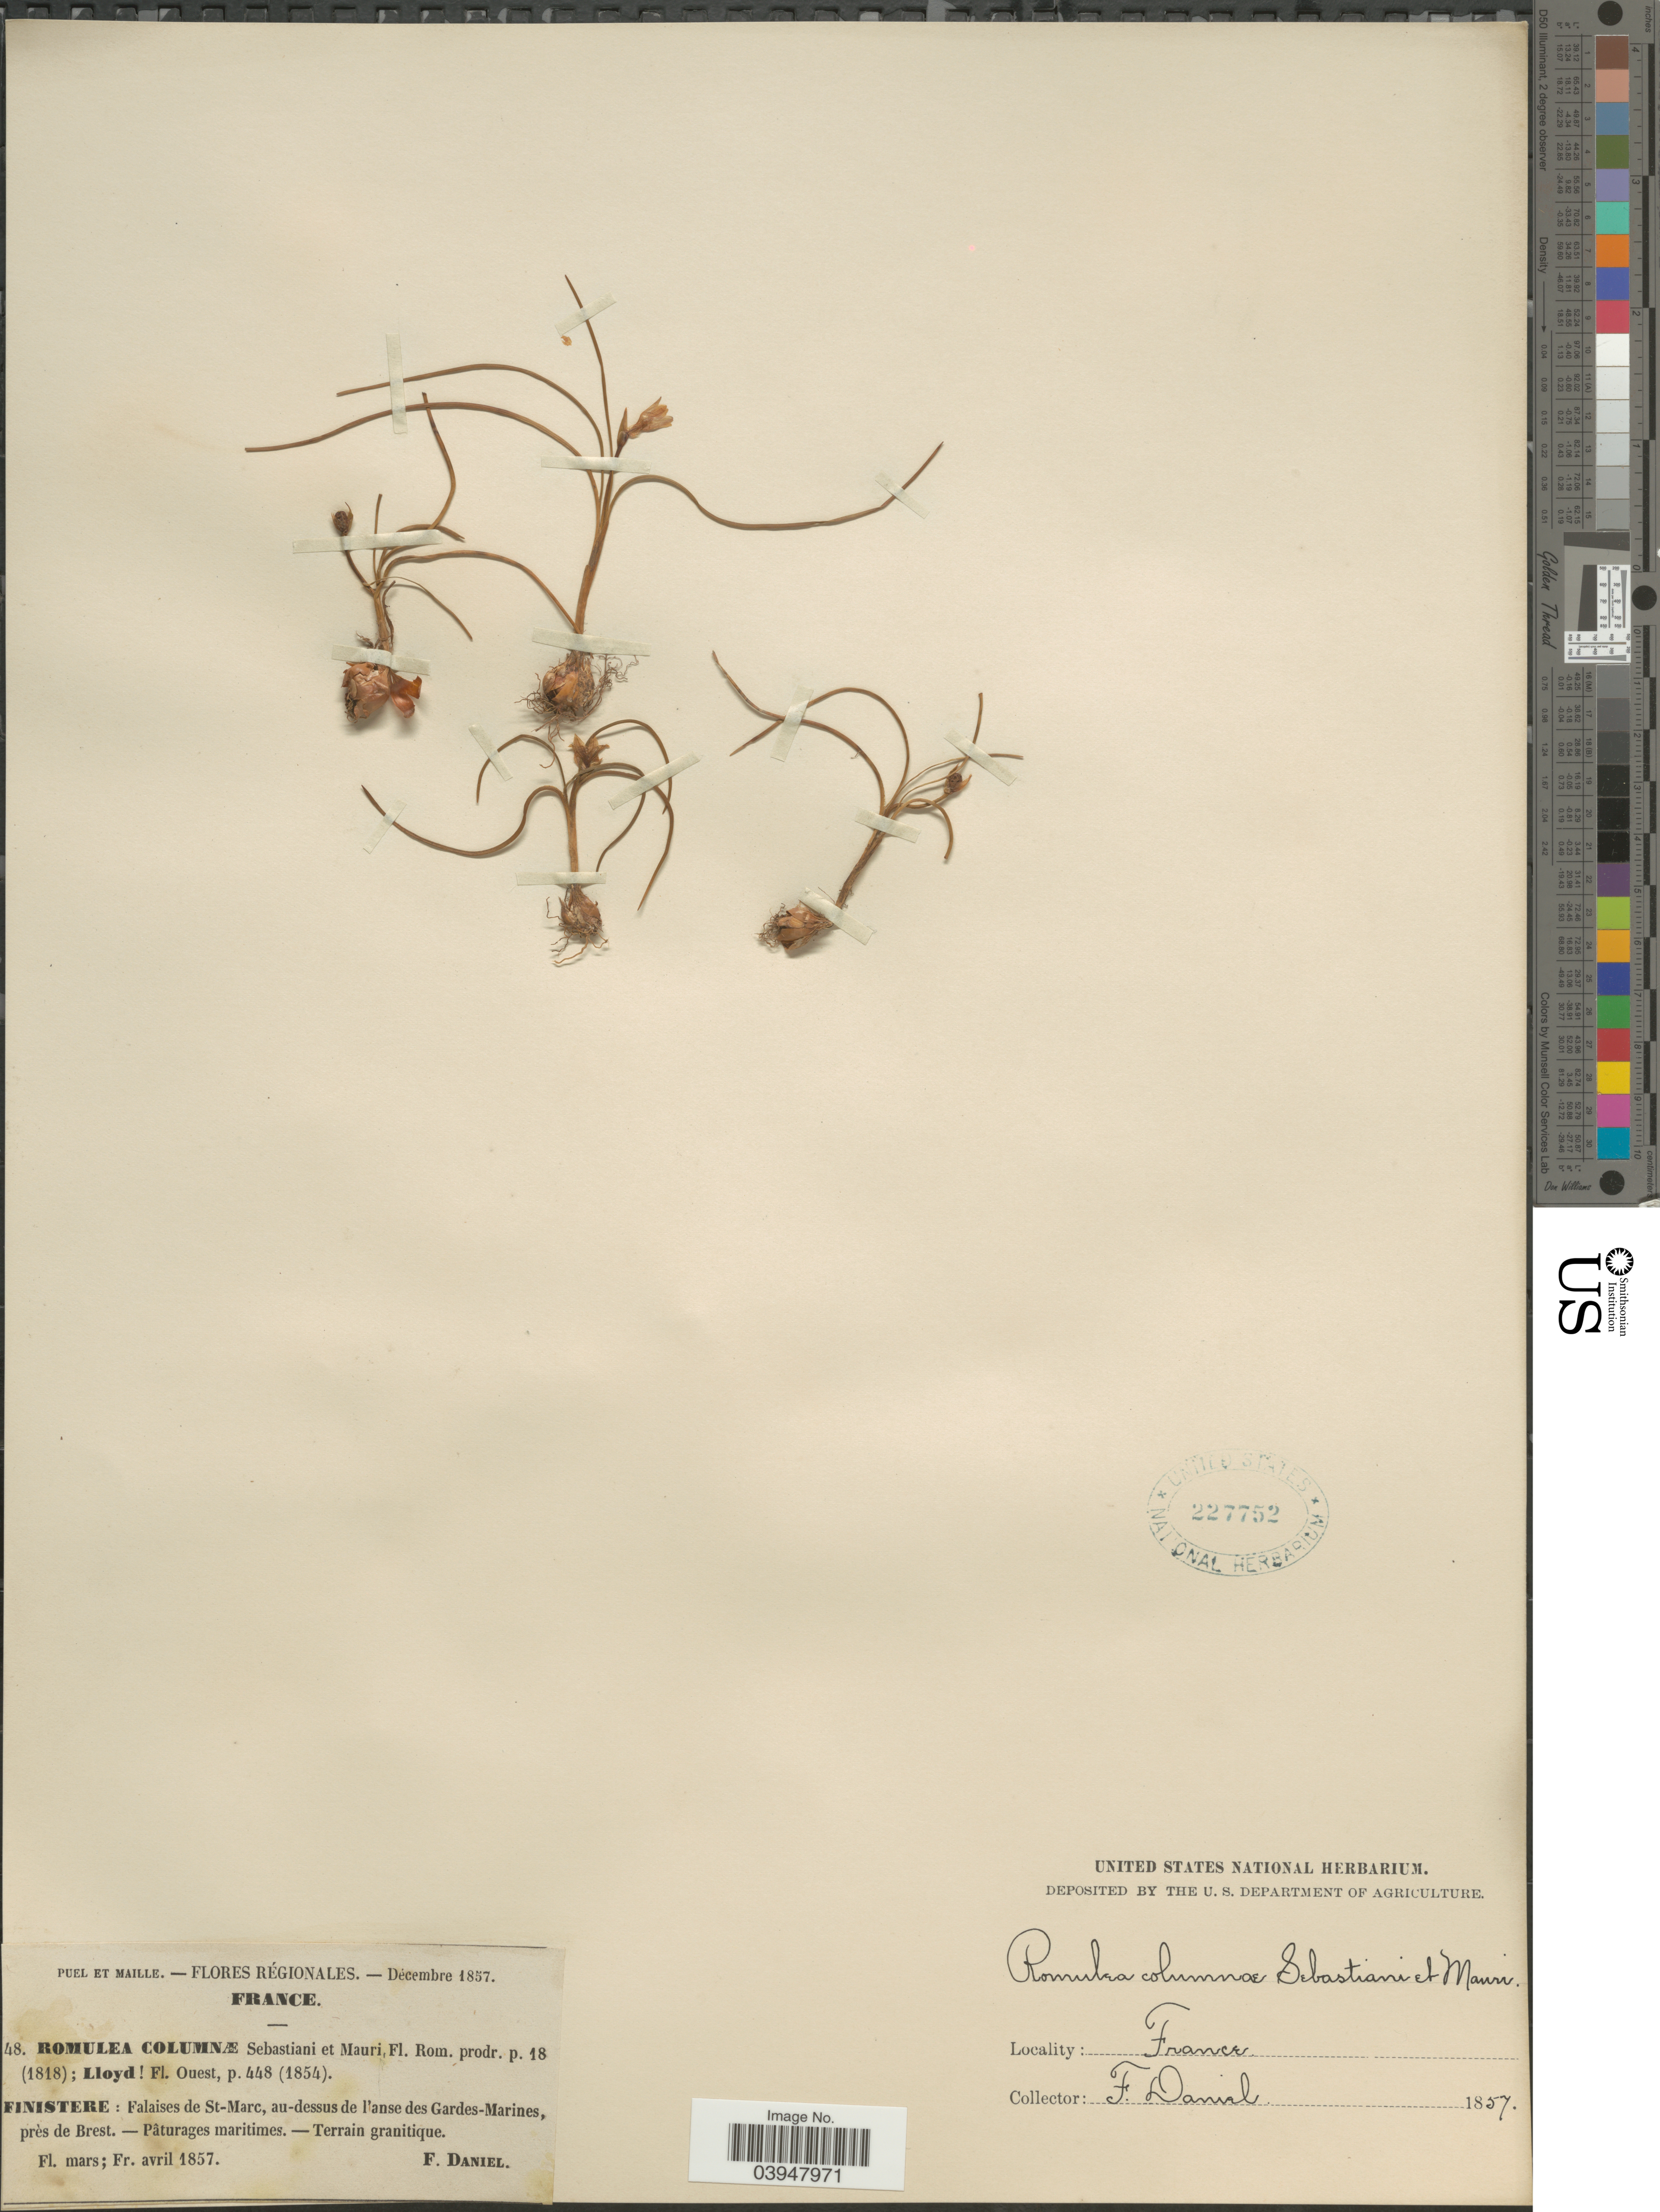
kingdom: Plantae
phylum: Tracheophyta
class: Liliopsida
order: Asparagales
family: Iridaceae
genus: Romulea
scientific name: Romulea columnae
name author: Sebast. & Mauri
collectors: F. Daniel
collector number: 48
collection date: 1857-03/1857-04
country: France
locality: Falaises de St-Marc, au-dessus de l'anse des Gardes-Marines, près de Brest. - Pàturages maritimes.- Terrain granitique.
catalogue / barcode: US 227752